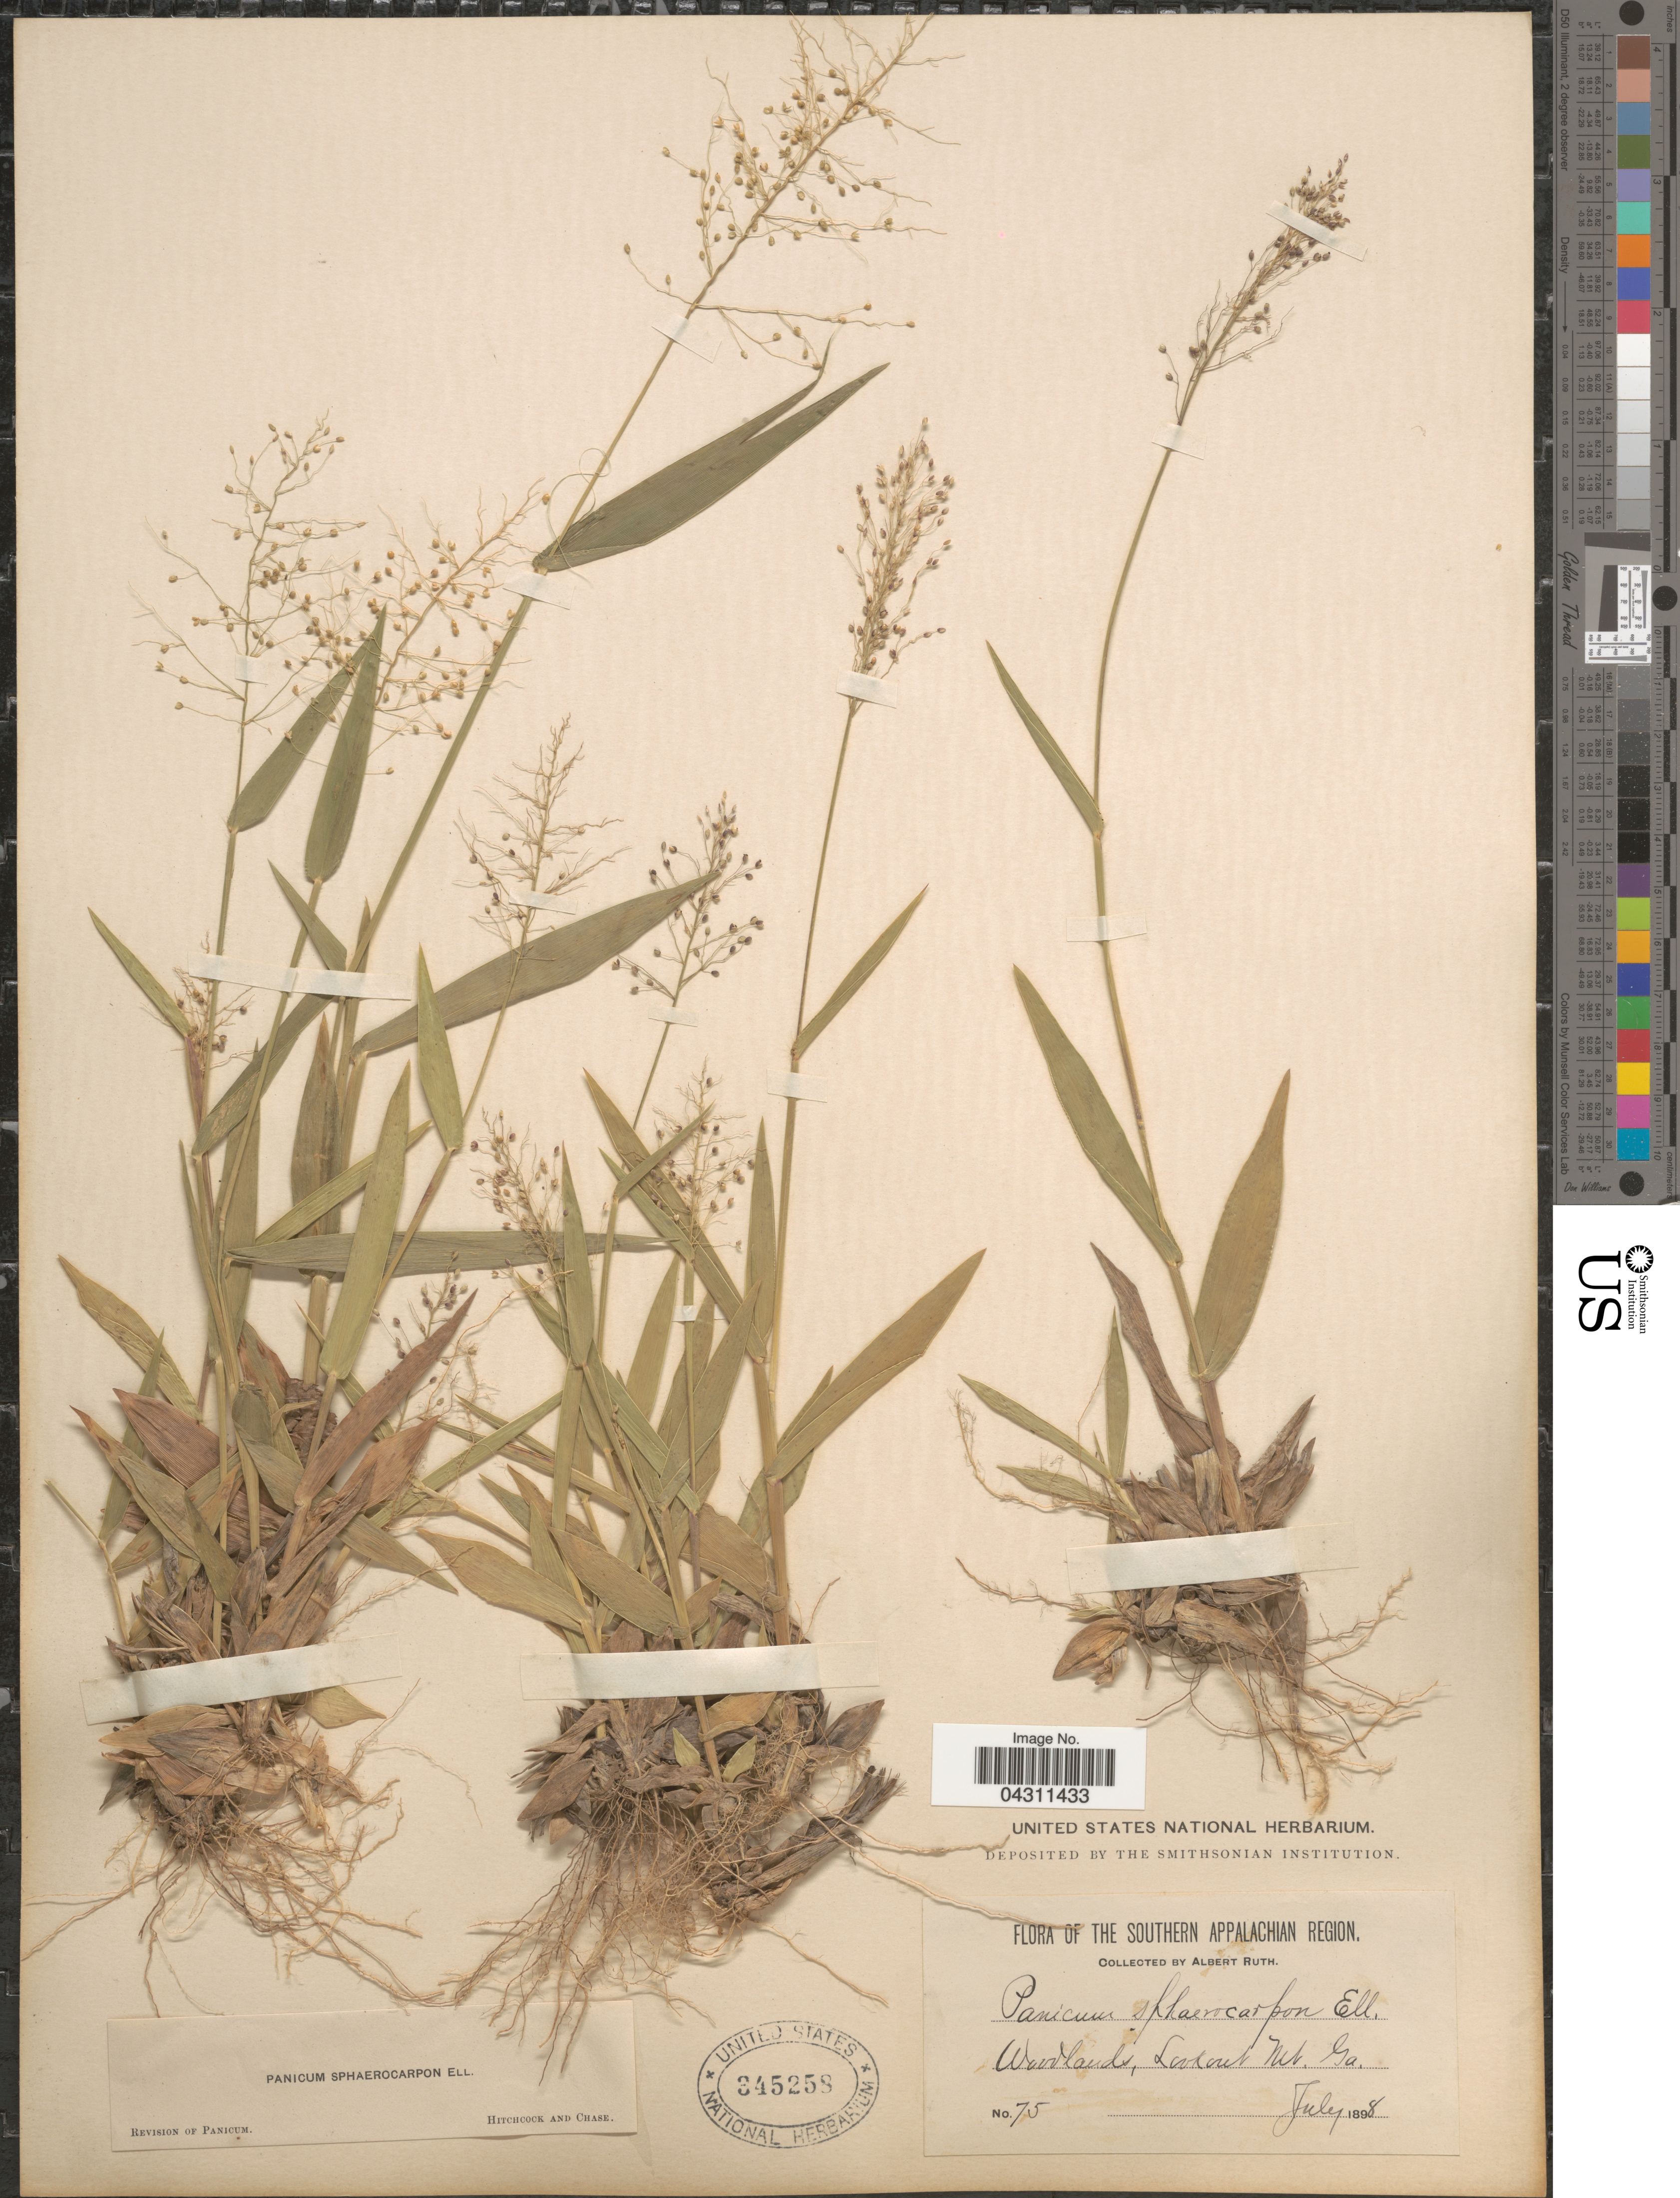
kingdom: Plantae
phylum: Tracheophyta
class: Liliopsida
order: Poales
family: Poaceae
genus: Dichanthelium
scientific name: Dichanthelium sphaerocarpon var. sphaerocarpon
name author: (Elliott) Gould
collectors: A. Ruth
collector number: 75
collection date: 1898-07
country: United States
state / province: Georgia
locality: The Southern Appalachian Region. Woodland, Lookout Mt.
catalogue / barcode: US 345258